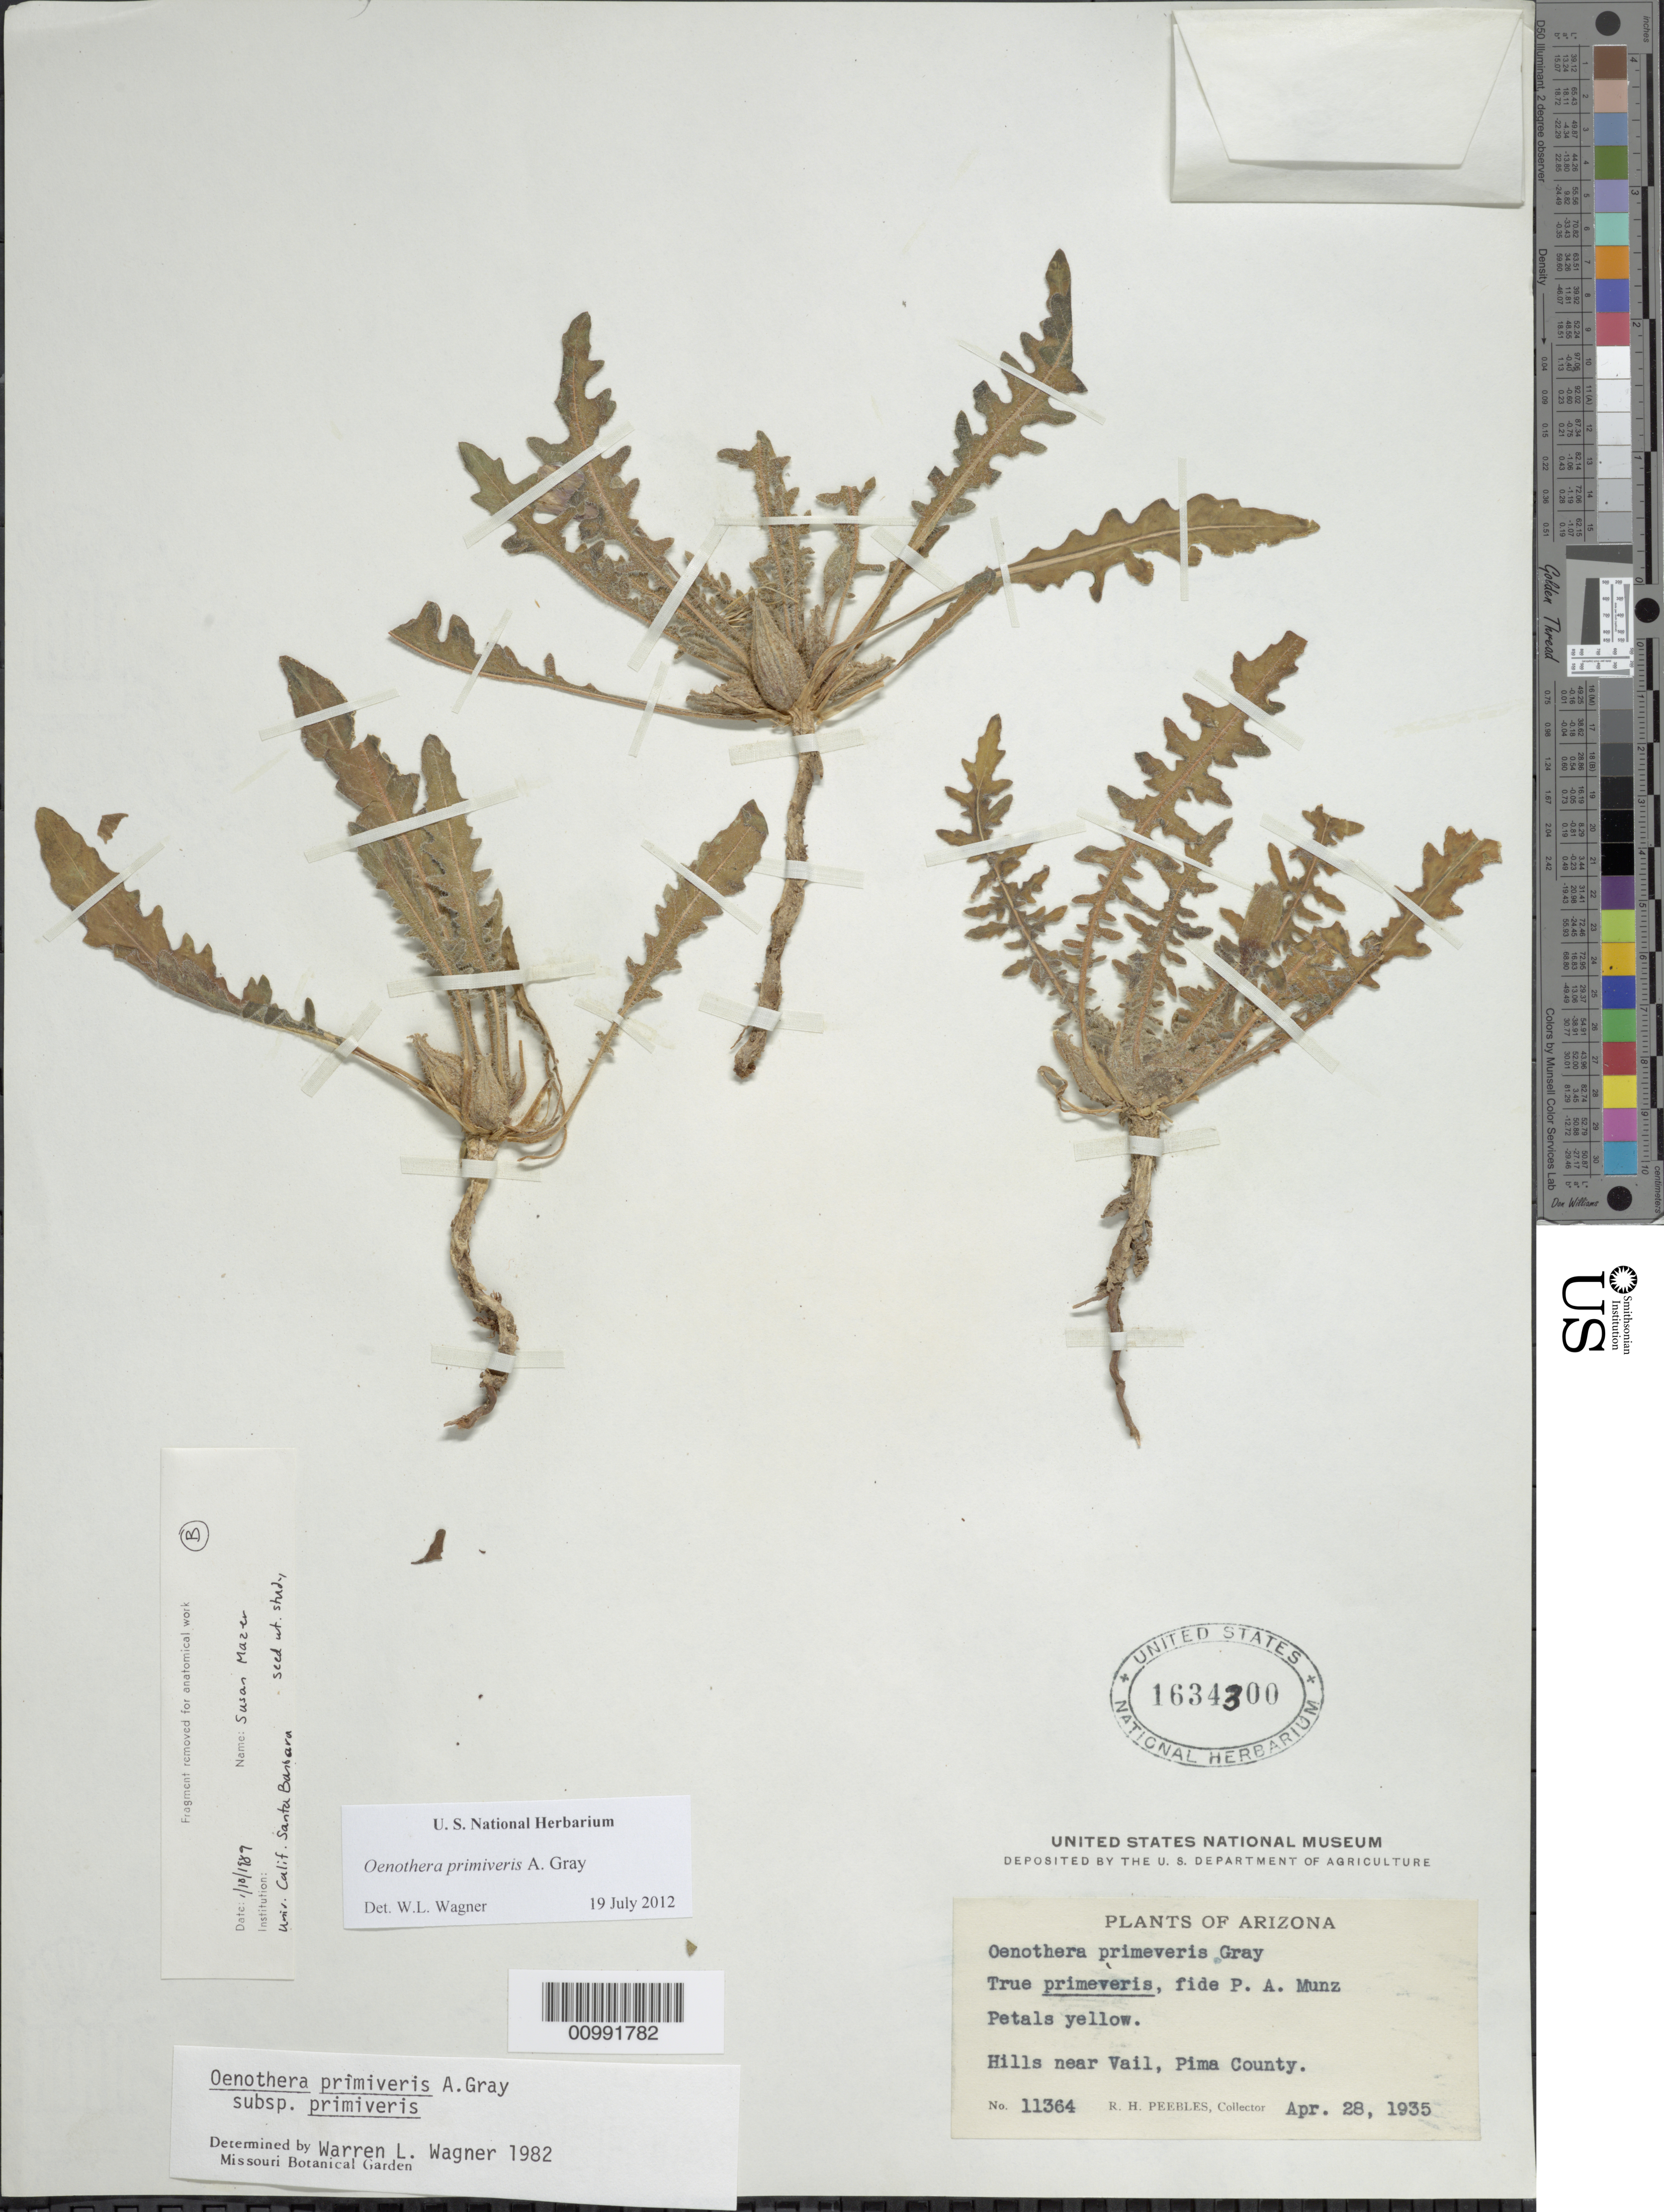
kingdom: Plantae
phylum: Tracheophyta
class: Magnoliopsida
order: Myrtales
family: Onagraceae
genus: Oenothera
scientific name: Oenothera primiveris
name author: A. Gray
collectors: R. H. Peebles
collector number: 11364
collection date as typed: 28 Apr 1935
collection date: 1935-04-28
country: United States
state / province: Arizona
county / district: Pima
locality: Hills near Vail.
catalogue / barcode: US 1634300